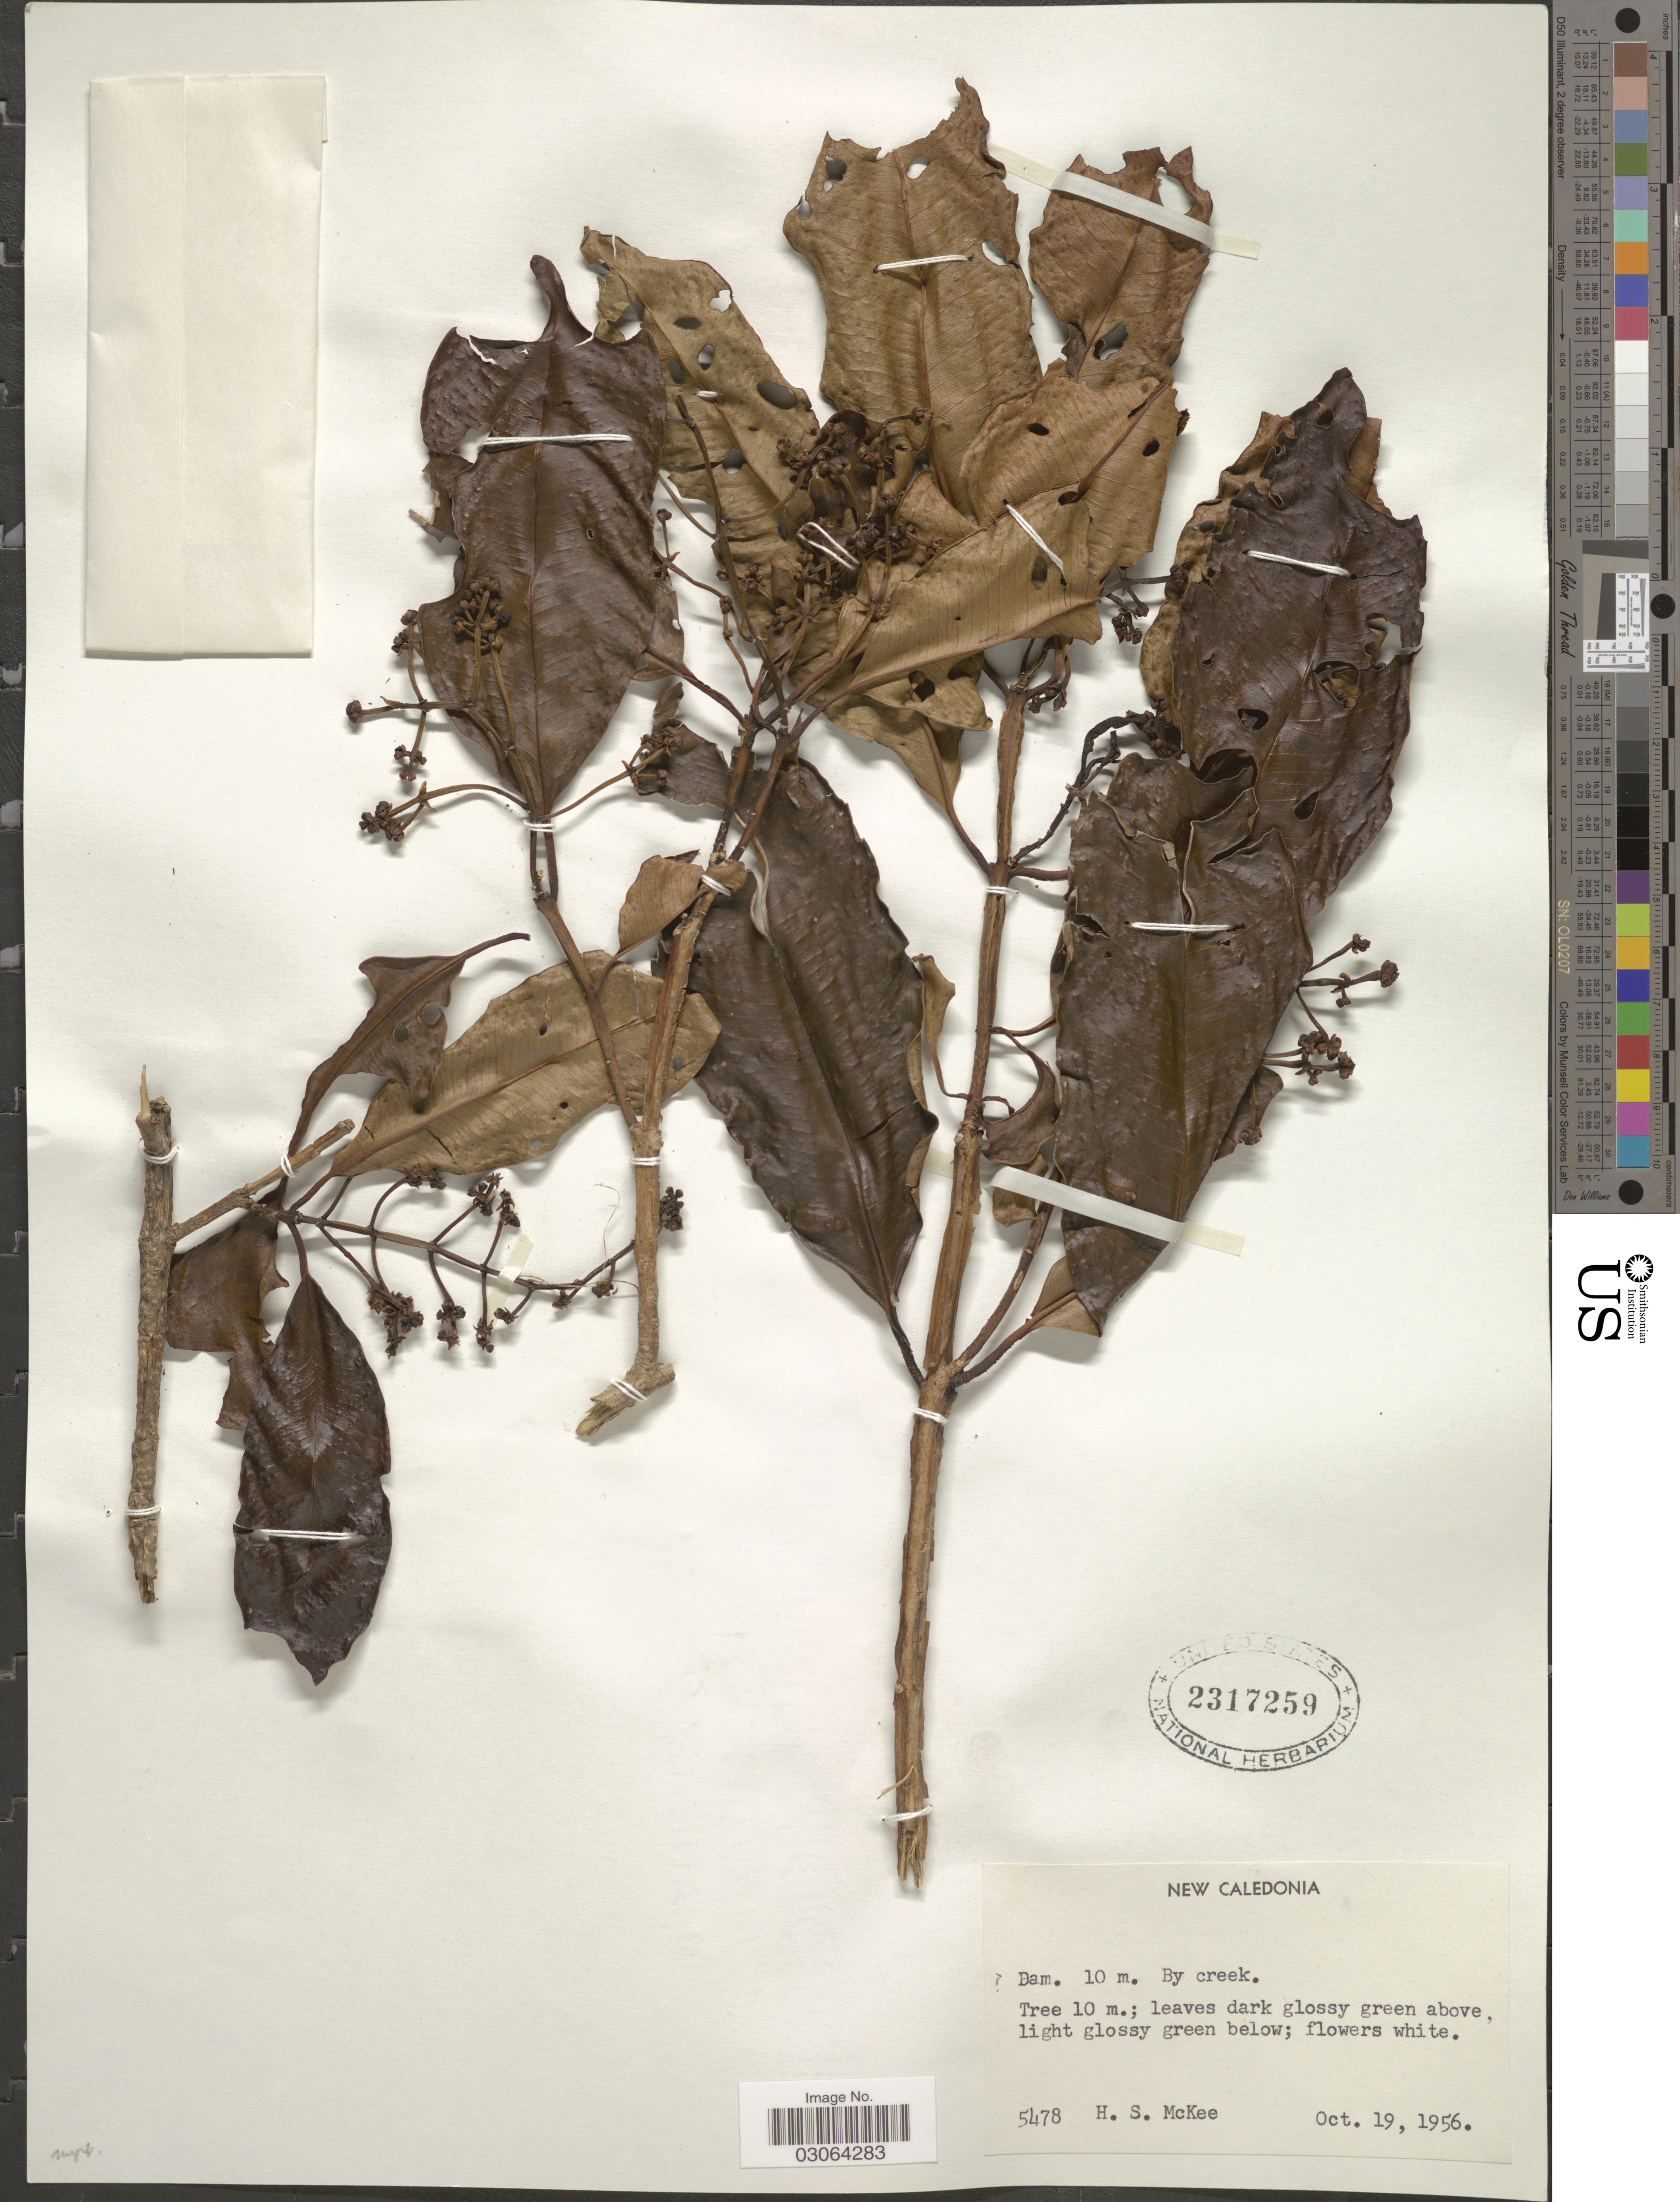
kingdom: Plantae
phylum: Tracheophyta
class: Magnoliopsida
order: Myrtales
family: Myrtaceae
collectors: H. S. McKee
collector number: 5478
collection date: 1956-10-19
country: New Caledonia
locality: By creek.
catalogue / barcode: US 2317259